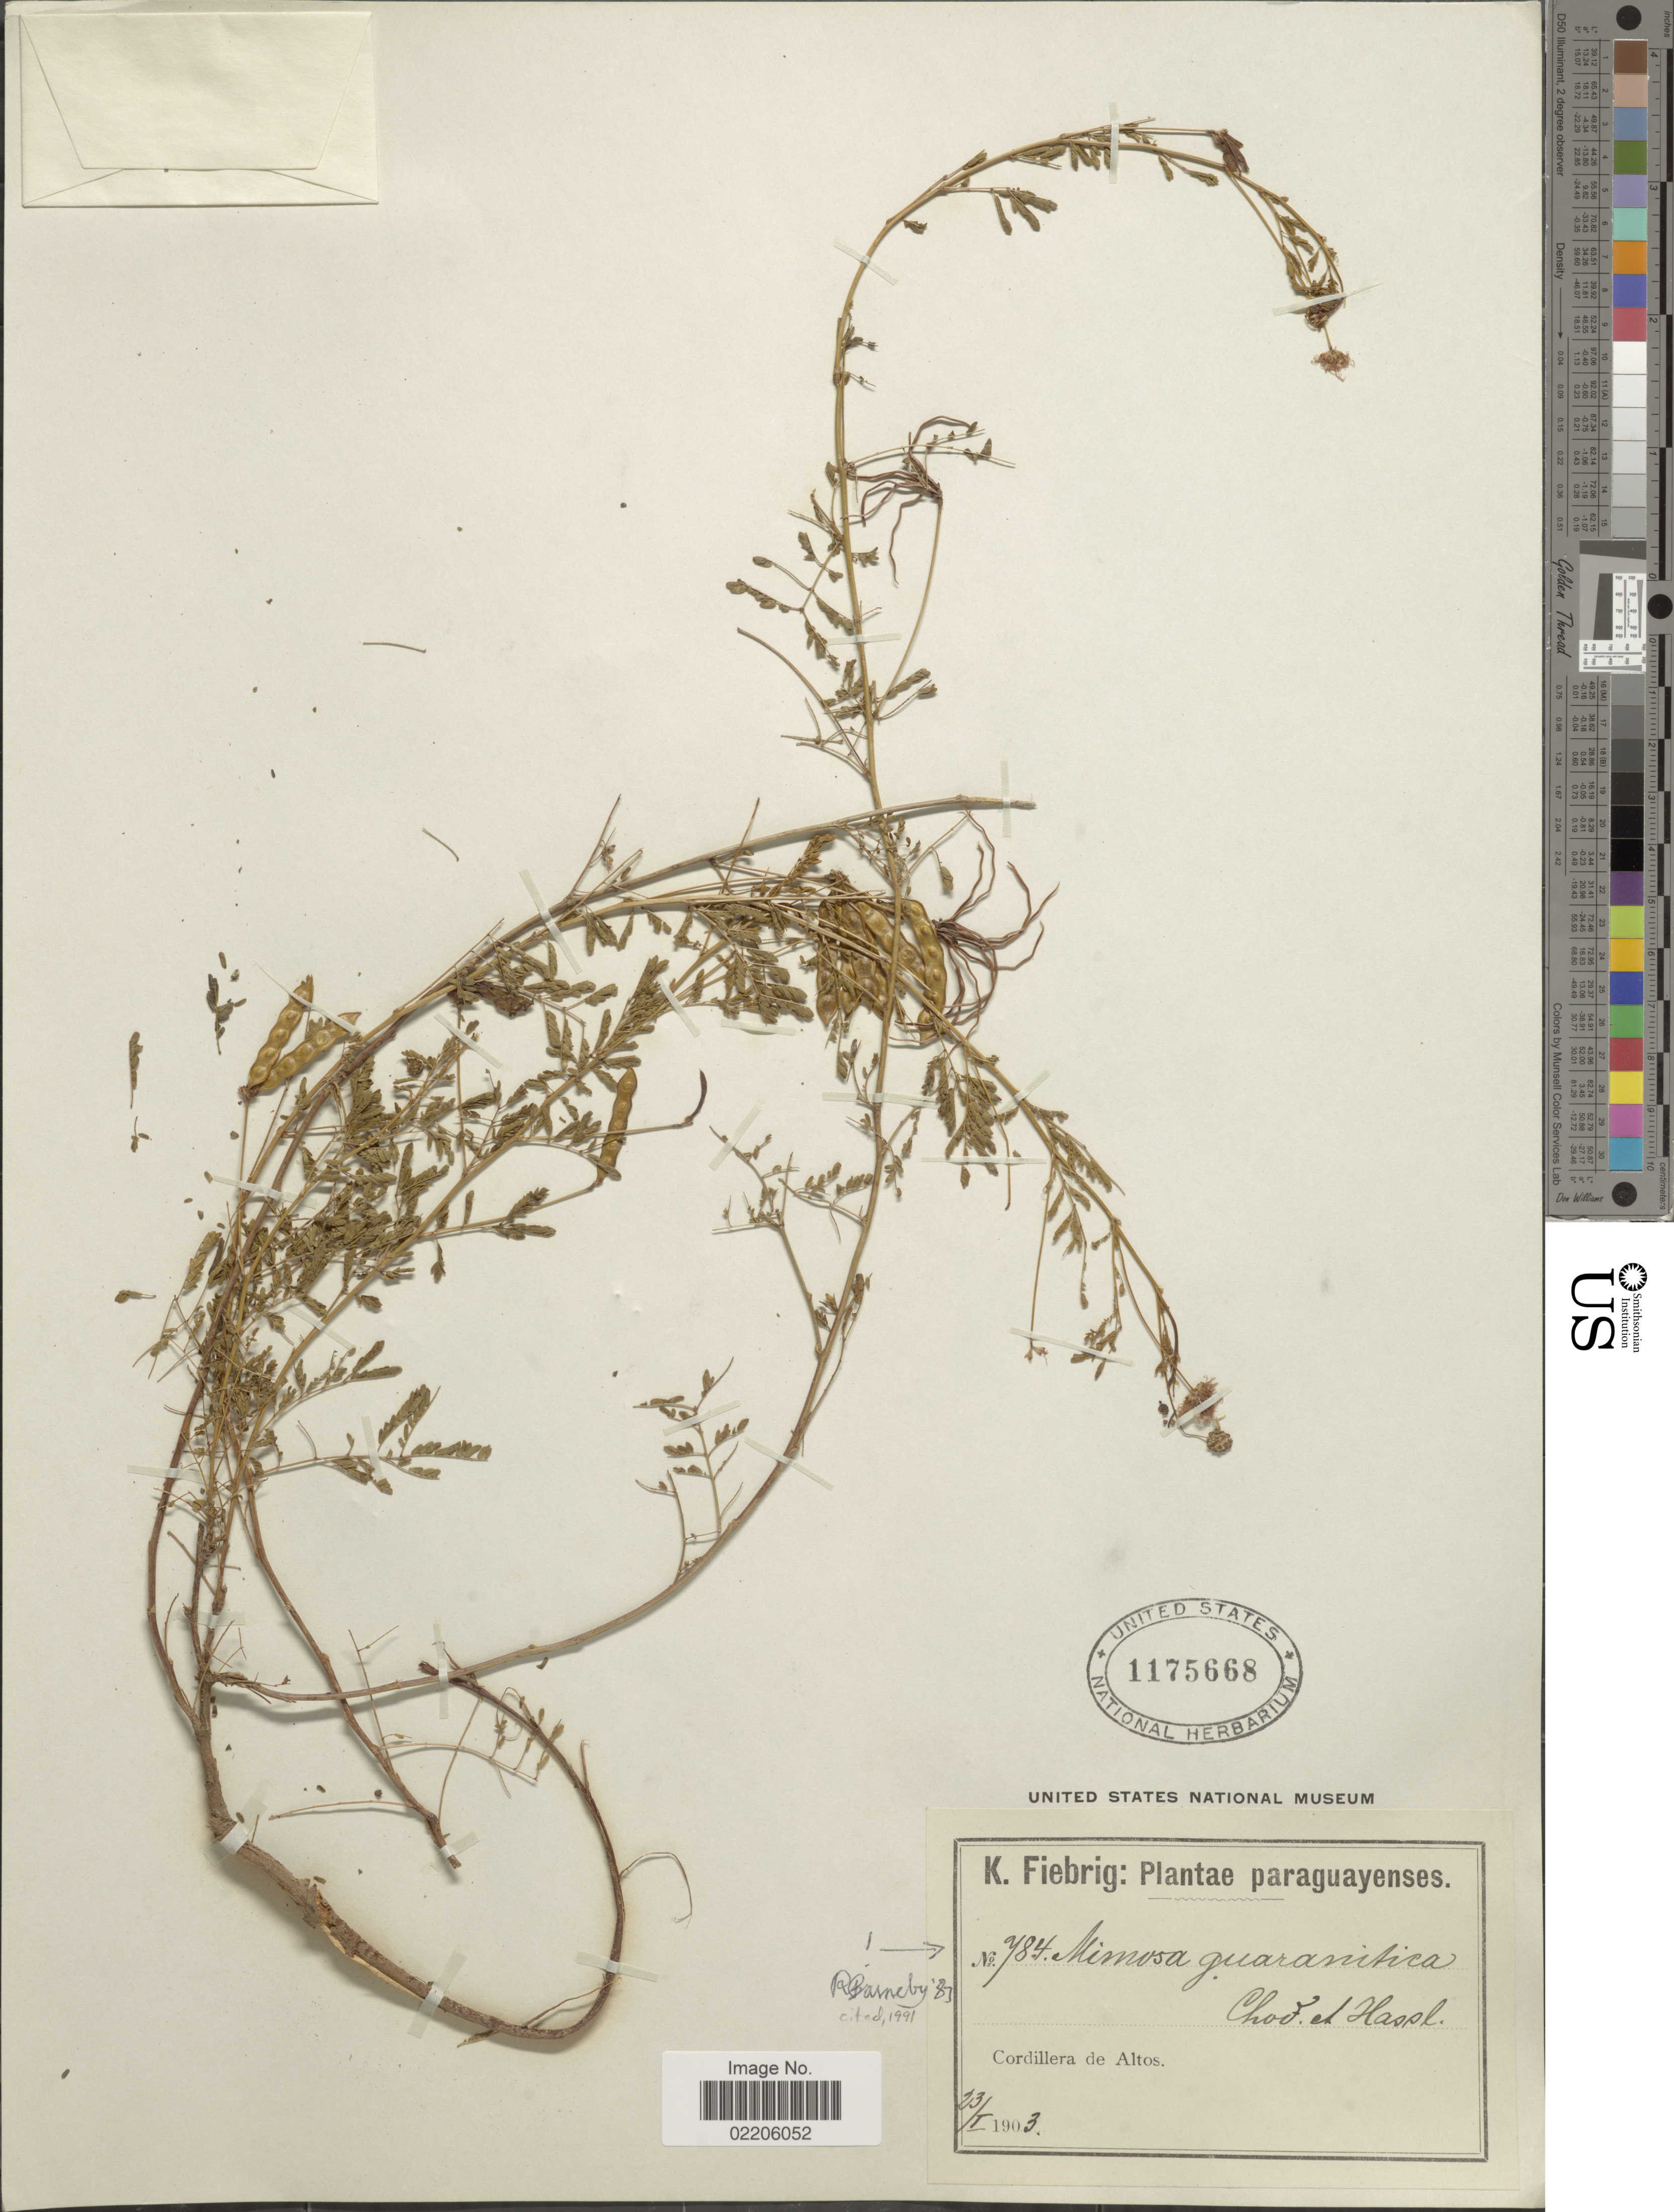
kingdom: Plantae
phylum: Tracheophyta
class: Magnoliopsida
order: Fabales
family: Fabaceae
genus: Mimosa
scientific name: Mimosa guaranitica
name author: Chodat & Hassl.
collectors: K. Fiebrig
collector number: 784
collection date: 1903-01-23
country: Paraguay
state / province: Cordillera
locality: Paraguayenses. Cordillera de Altos.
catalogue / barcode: US 1175668